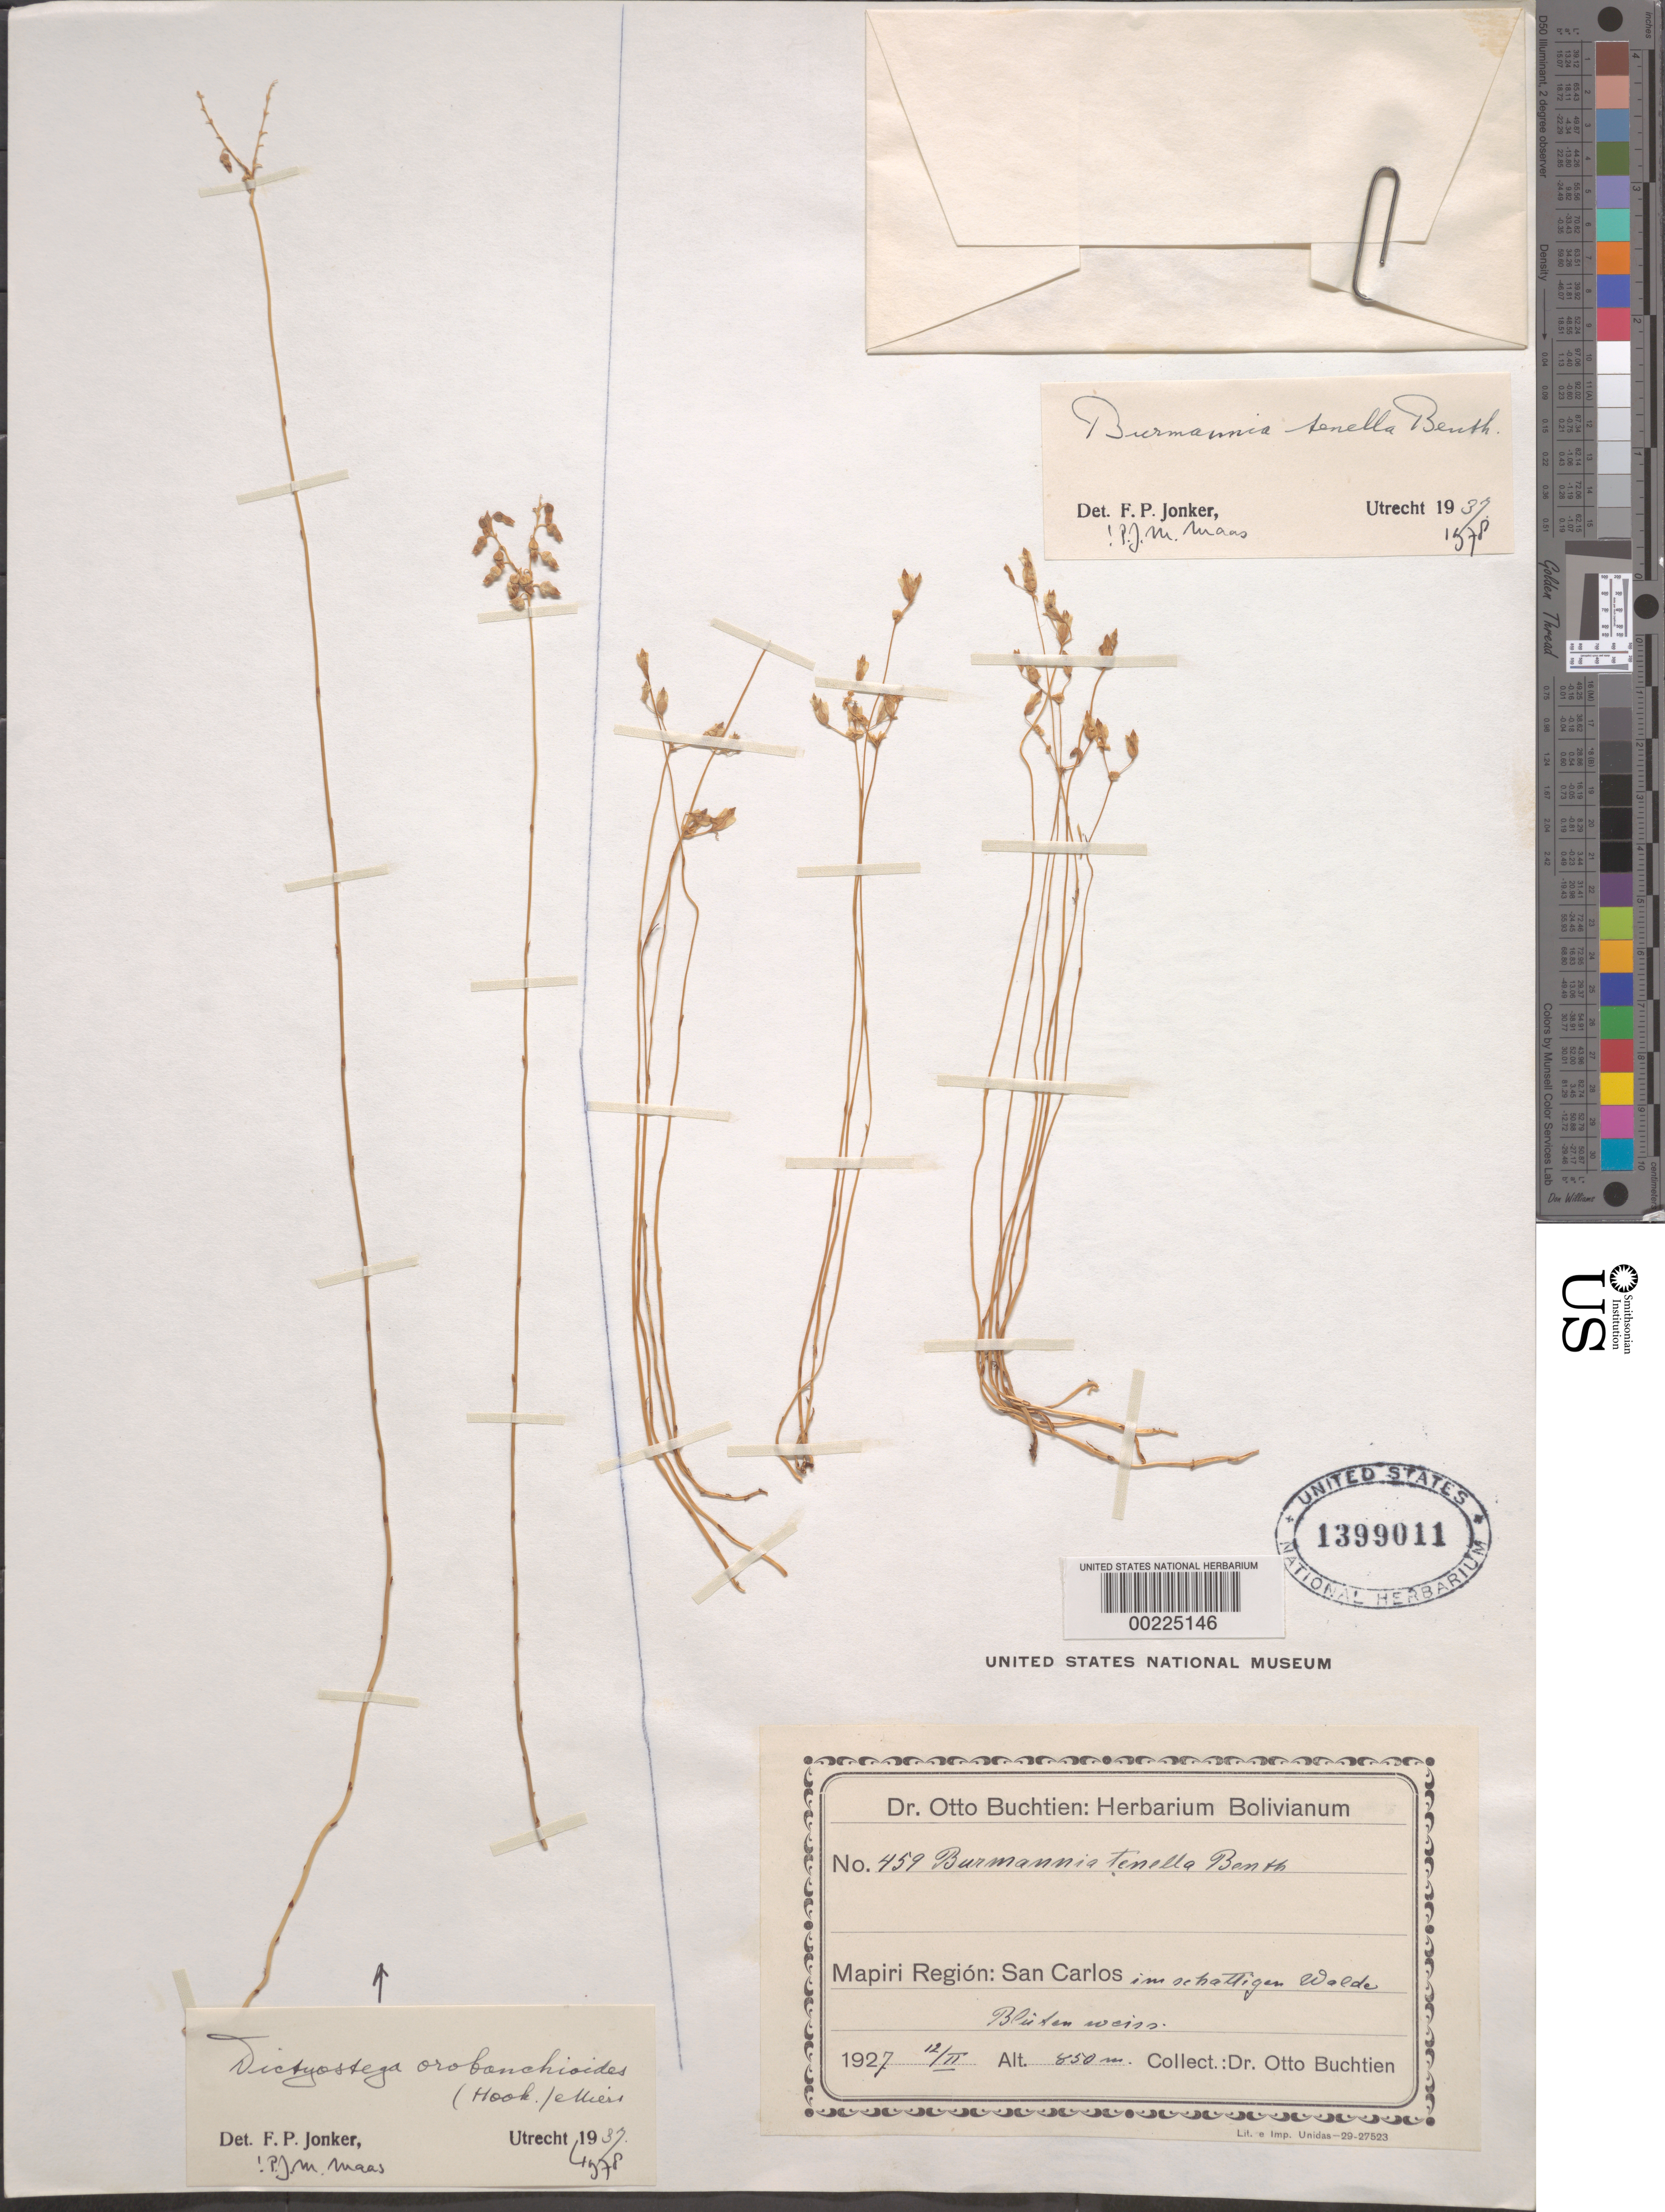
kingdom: Plantae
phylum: Tracheophyta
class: Liliopsida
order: Dioscoreales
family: Burmanniaceae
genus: Burmannia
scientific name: Burmannia tenella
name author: Benth.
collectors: O. Buchtien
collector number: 459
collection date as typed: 12 Feb 1927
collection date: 1927-02-12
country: Bolivia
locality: Mapiri region: San Carlos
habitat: Shady woods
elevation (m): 850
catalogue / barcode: US 1399011